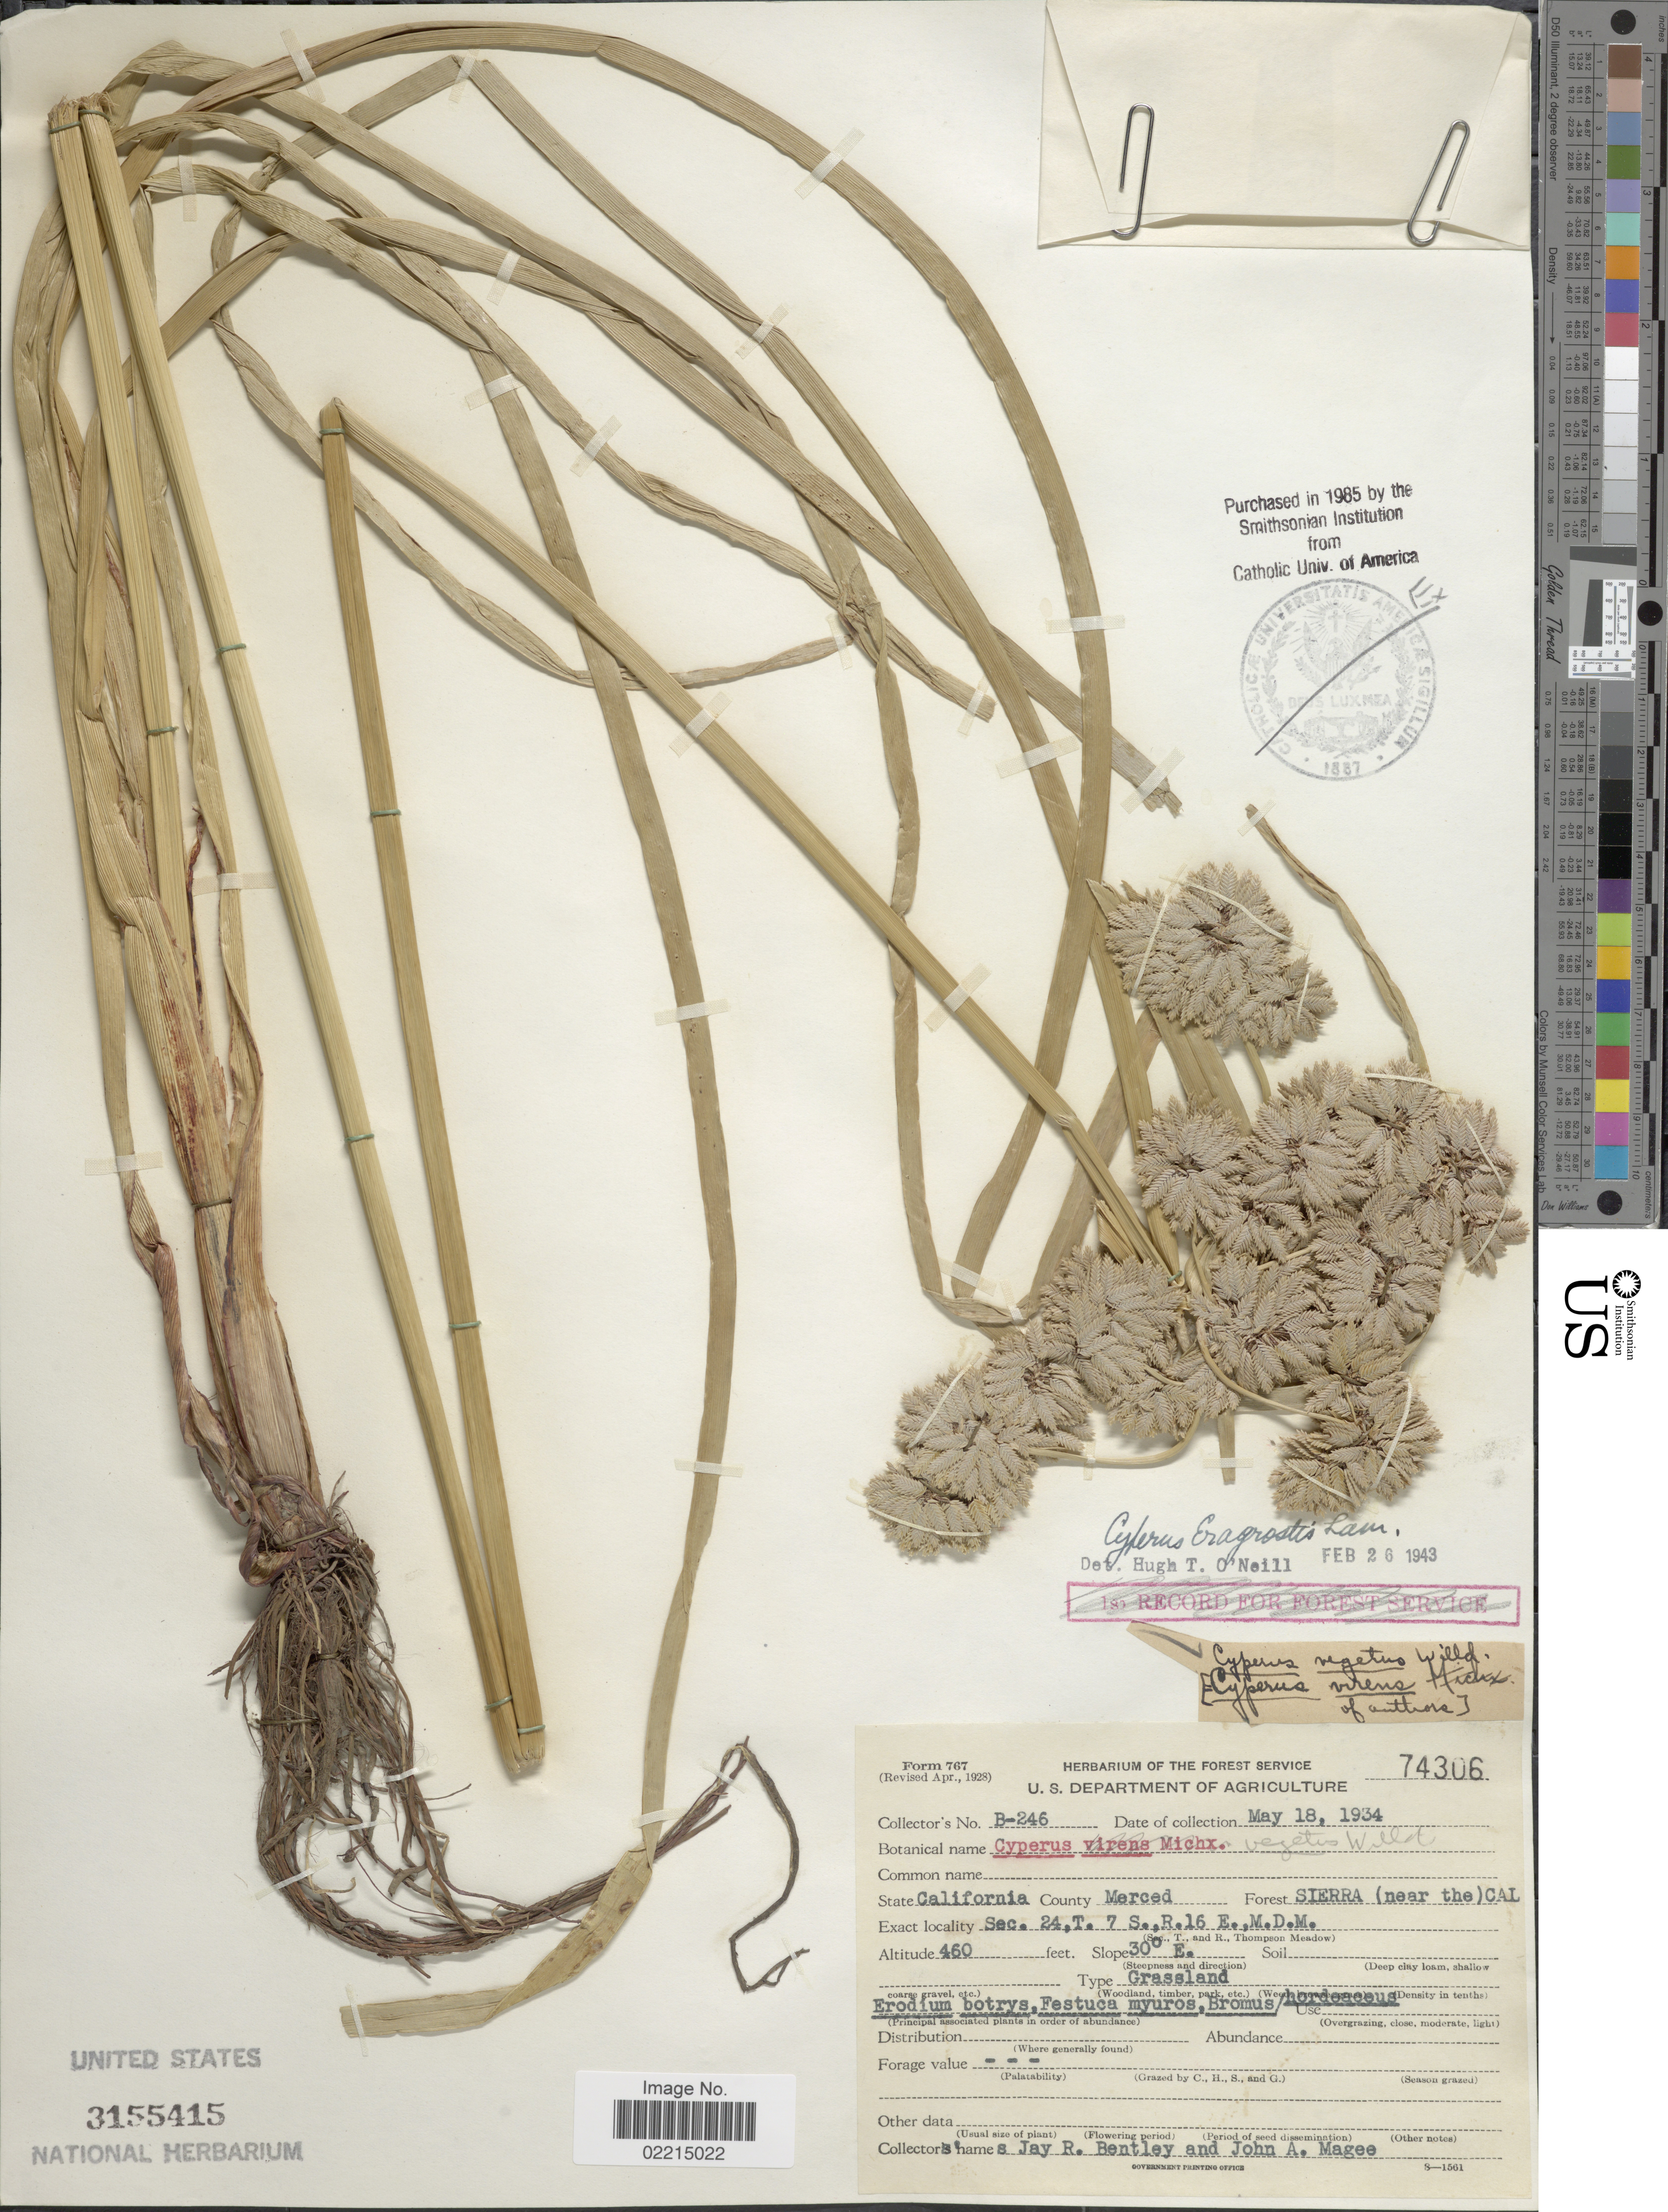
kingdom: Plantae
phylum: Tracheophyta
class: Liliopsida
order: Poales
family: Cyperaceae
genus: Cyperus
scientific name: Cyperus eragrostis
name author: Lam.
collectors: J. Bentley & J. Magee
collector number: B-246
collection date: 1934-05-18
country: United States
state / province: California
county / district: Merced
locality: County Merced. Forest Sierra (near) the Cal. Sec. 24, T. 7 S., R.16 E., M.D.M.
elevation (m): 140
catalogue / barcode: US 3155415